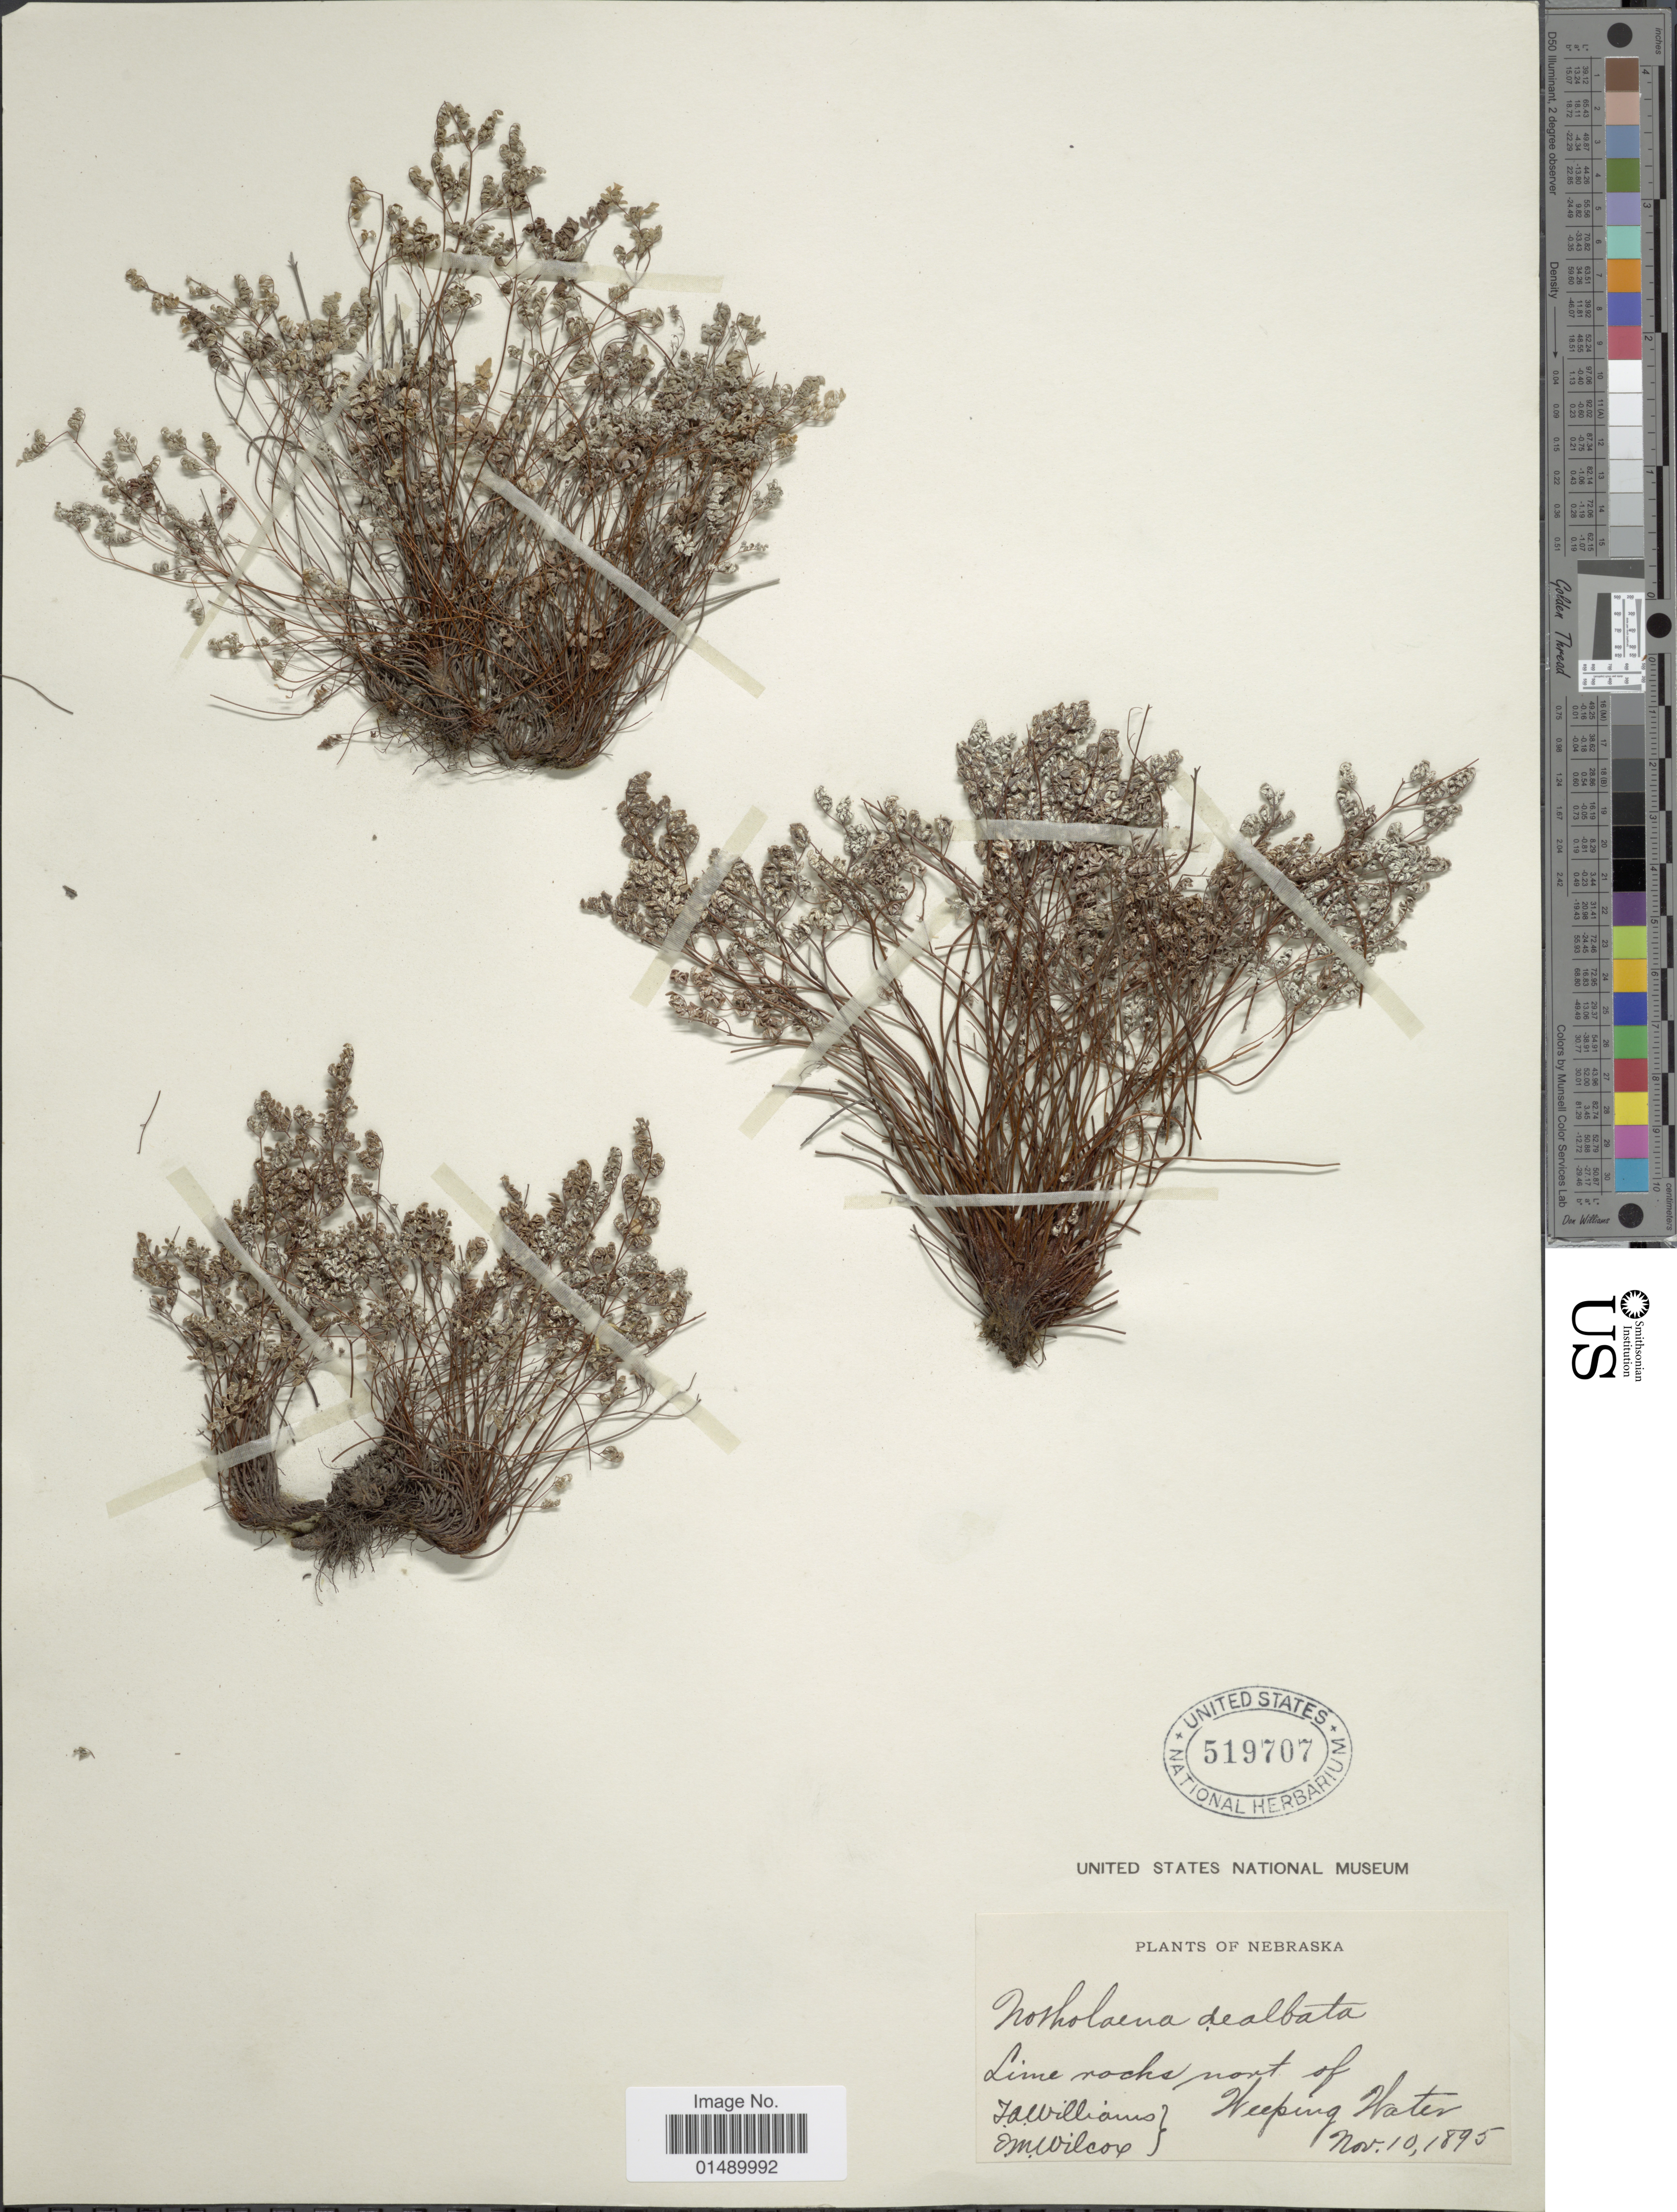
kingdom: Plantae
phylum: Tracheophyta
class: Polypodiopsida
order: Polypodiales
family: Pteridaceae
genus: Argyrochosma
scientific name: Argyrochosma dealbata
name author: (Pursh) Windham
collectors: J. A. Williams & E. Wilcox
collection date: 1895-11-10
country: United States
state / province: Nebraska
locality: Nebraska, lime rocks nort of Steeping Water.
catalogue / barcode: US 519707